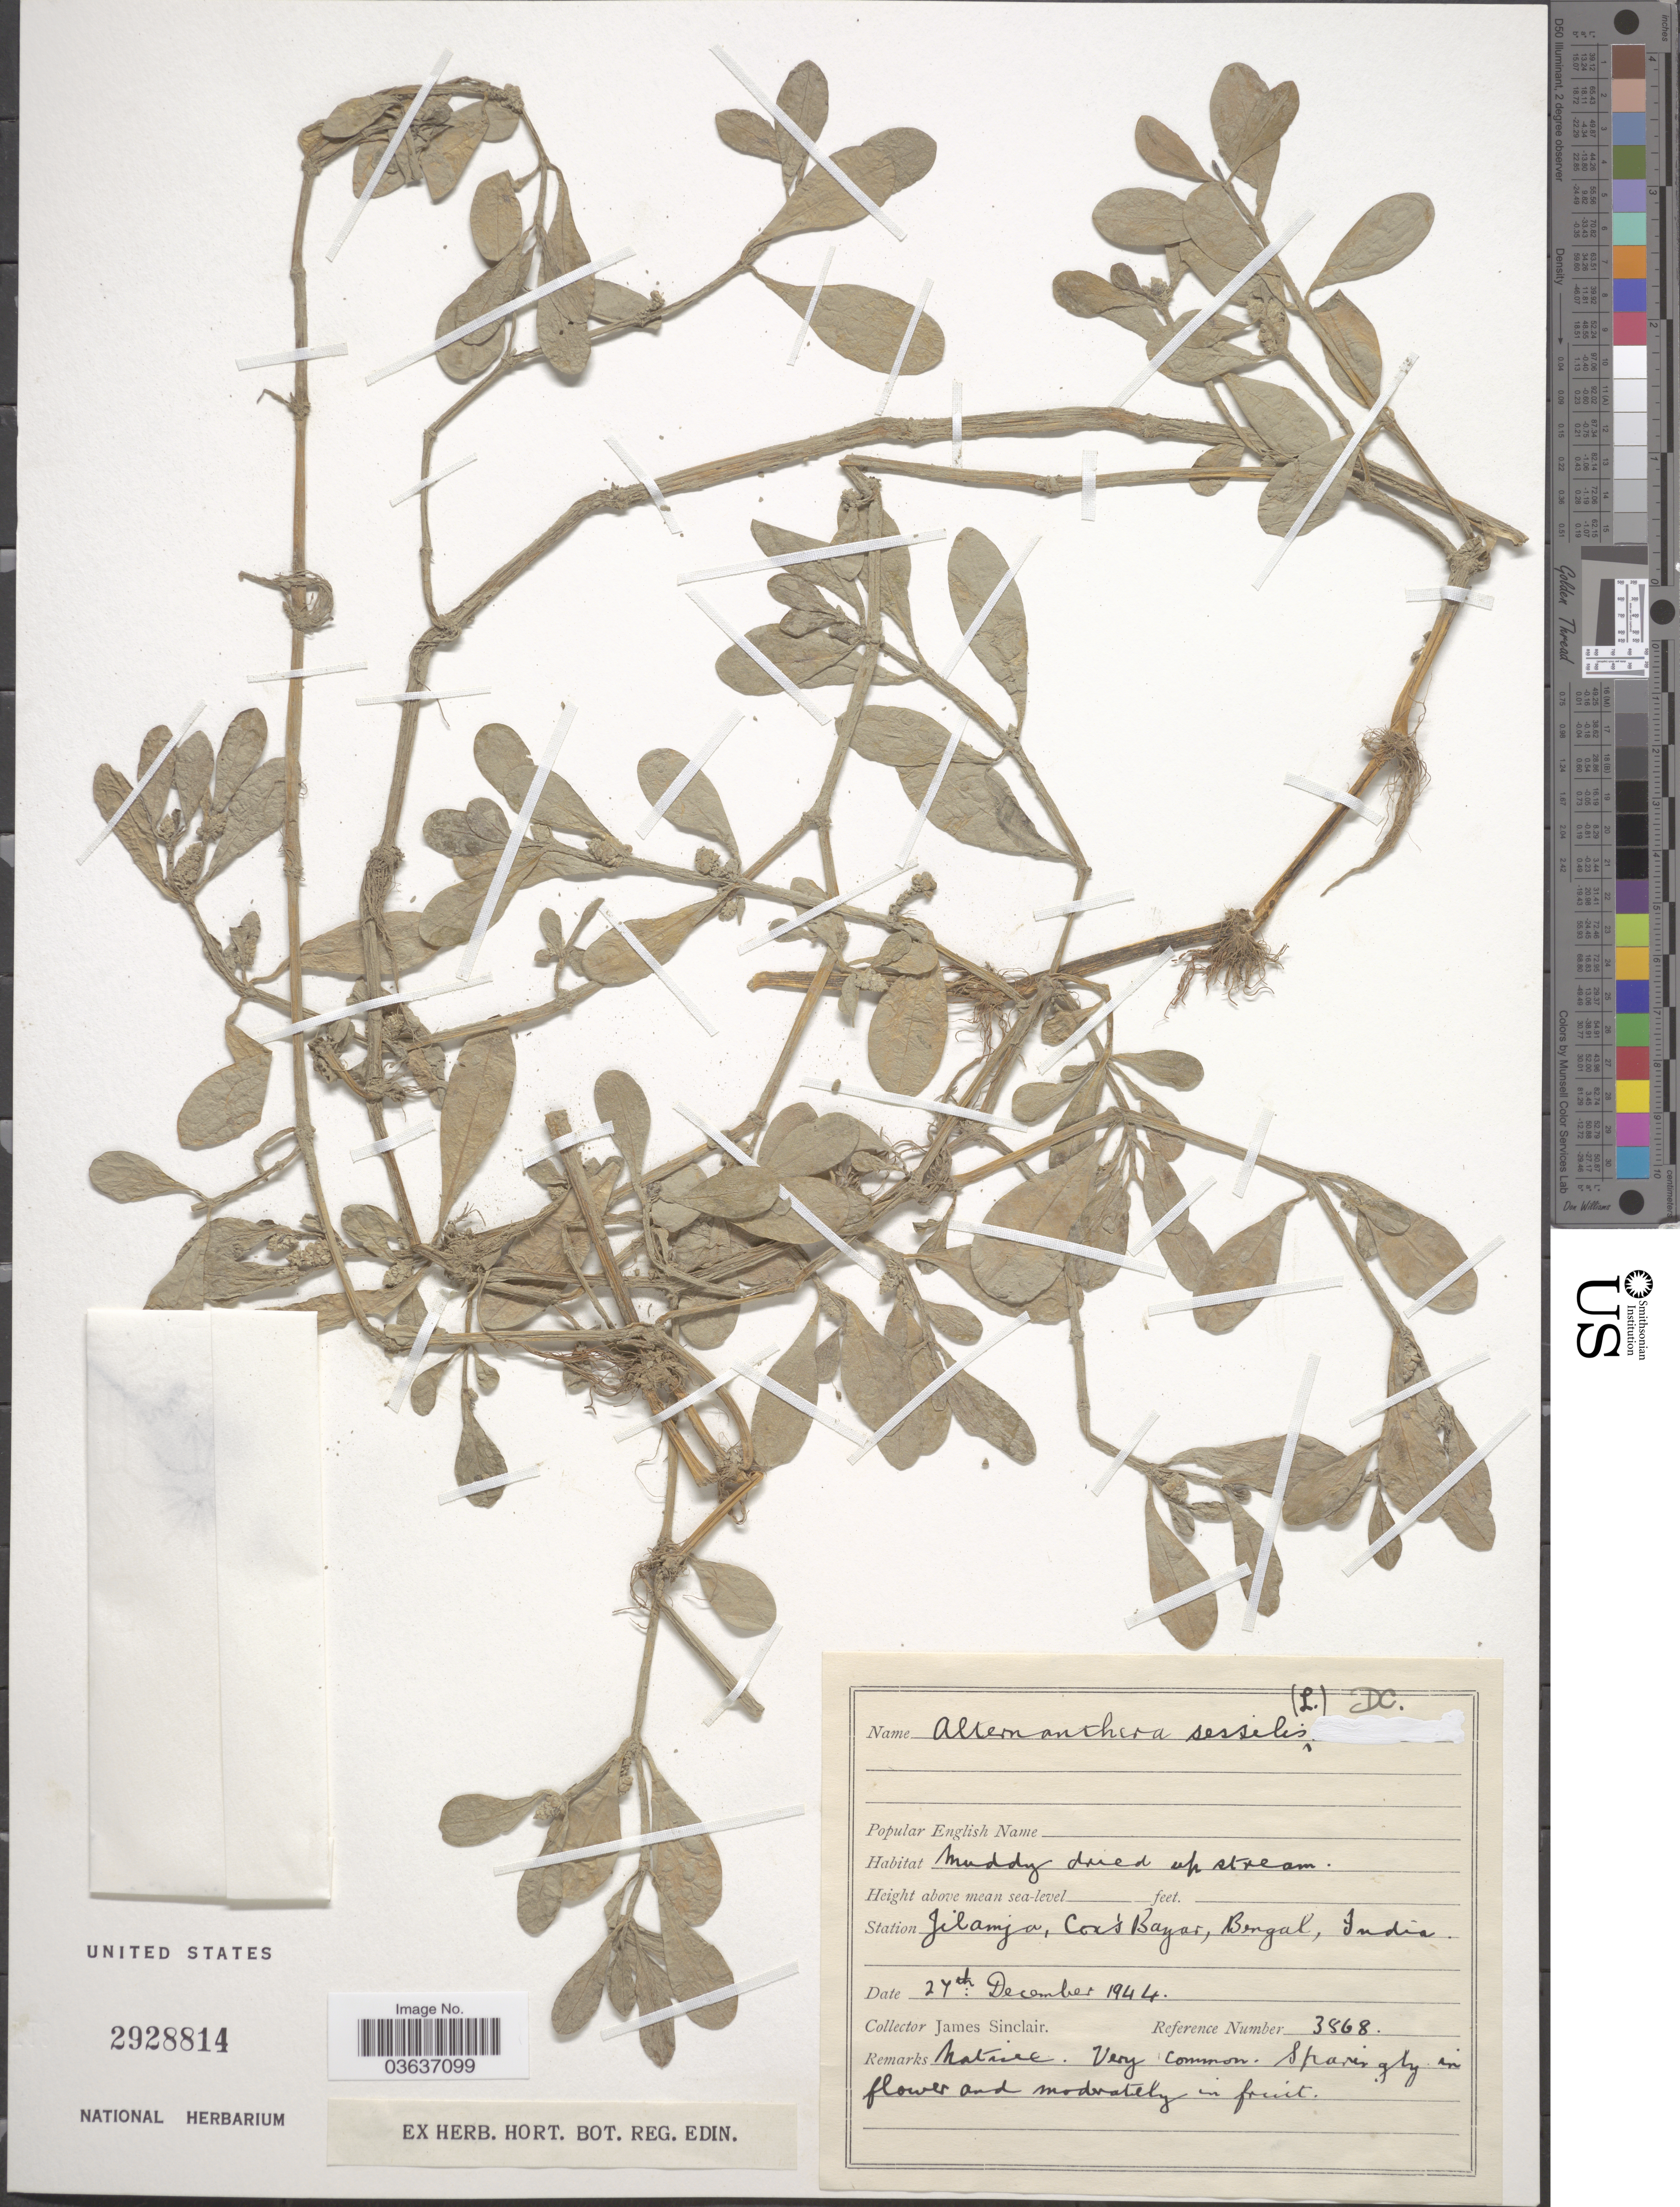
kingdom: Plantae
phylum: Tracheophyta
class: Magnoliopsida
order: Caryophyllales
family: Amaranthaceae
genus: Alternanthera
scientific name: Alternanthera sessilis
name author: (L.) DC.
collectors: J. Sinclair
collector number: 3868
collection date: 1944-12-27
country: Bangladesh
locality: Station Jilamja, Cox's Bazar, Bengal.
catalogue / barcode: US 2928814